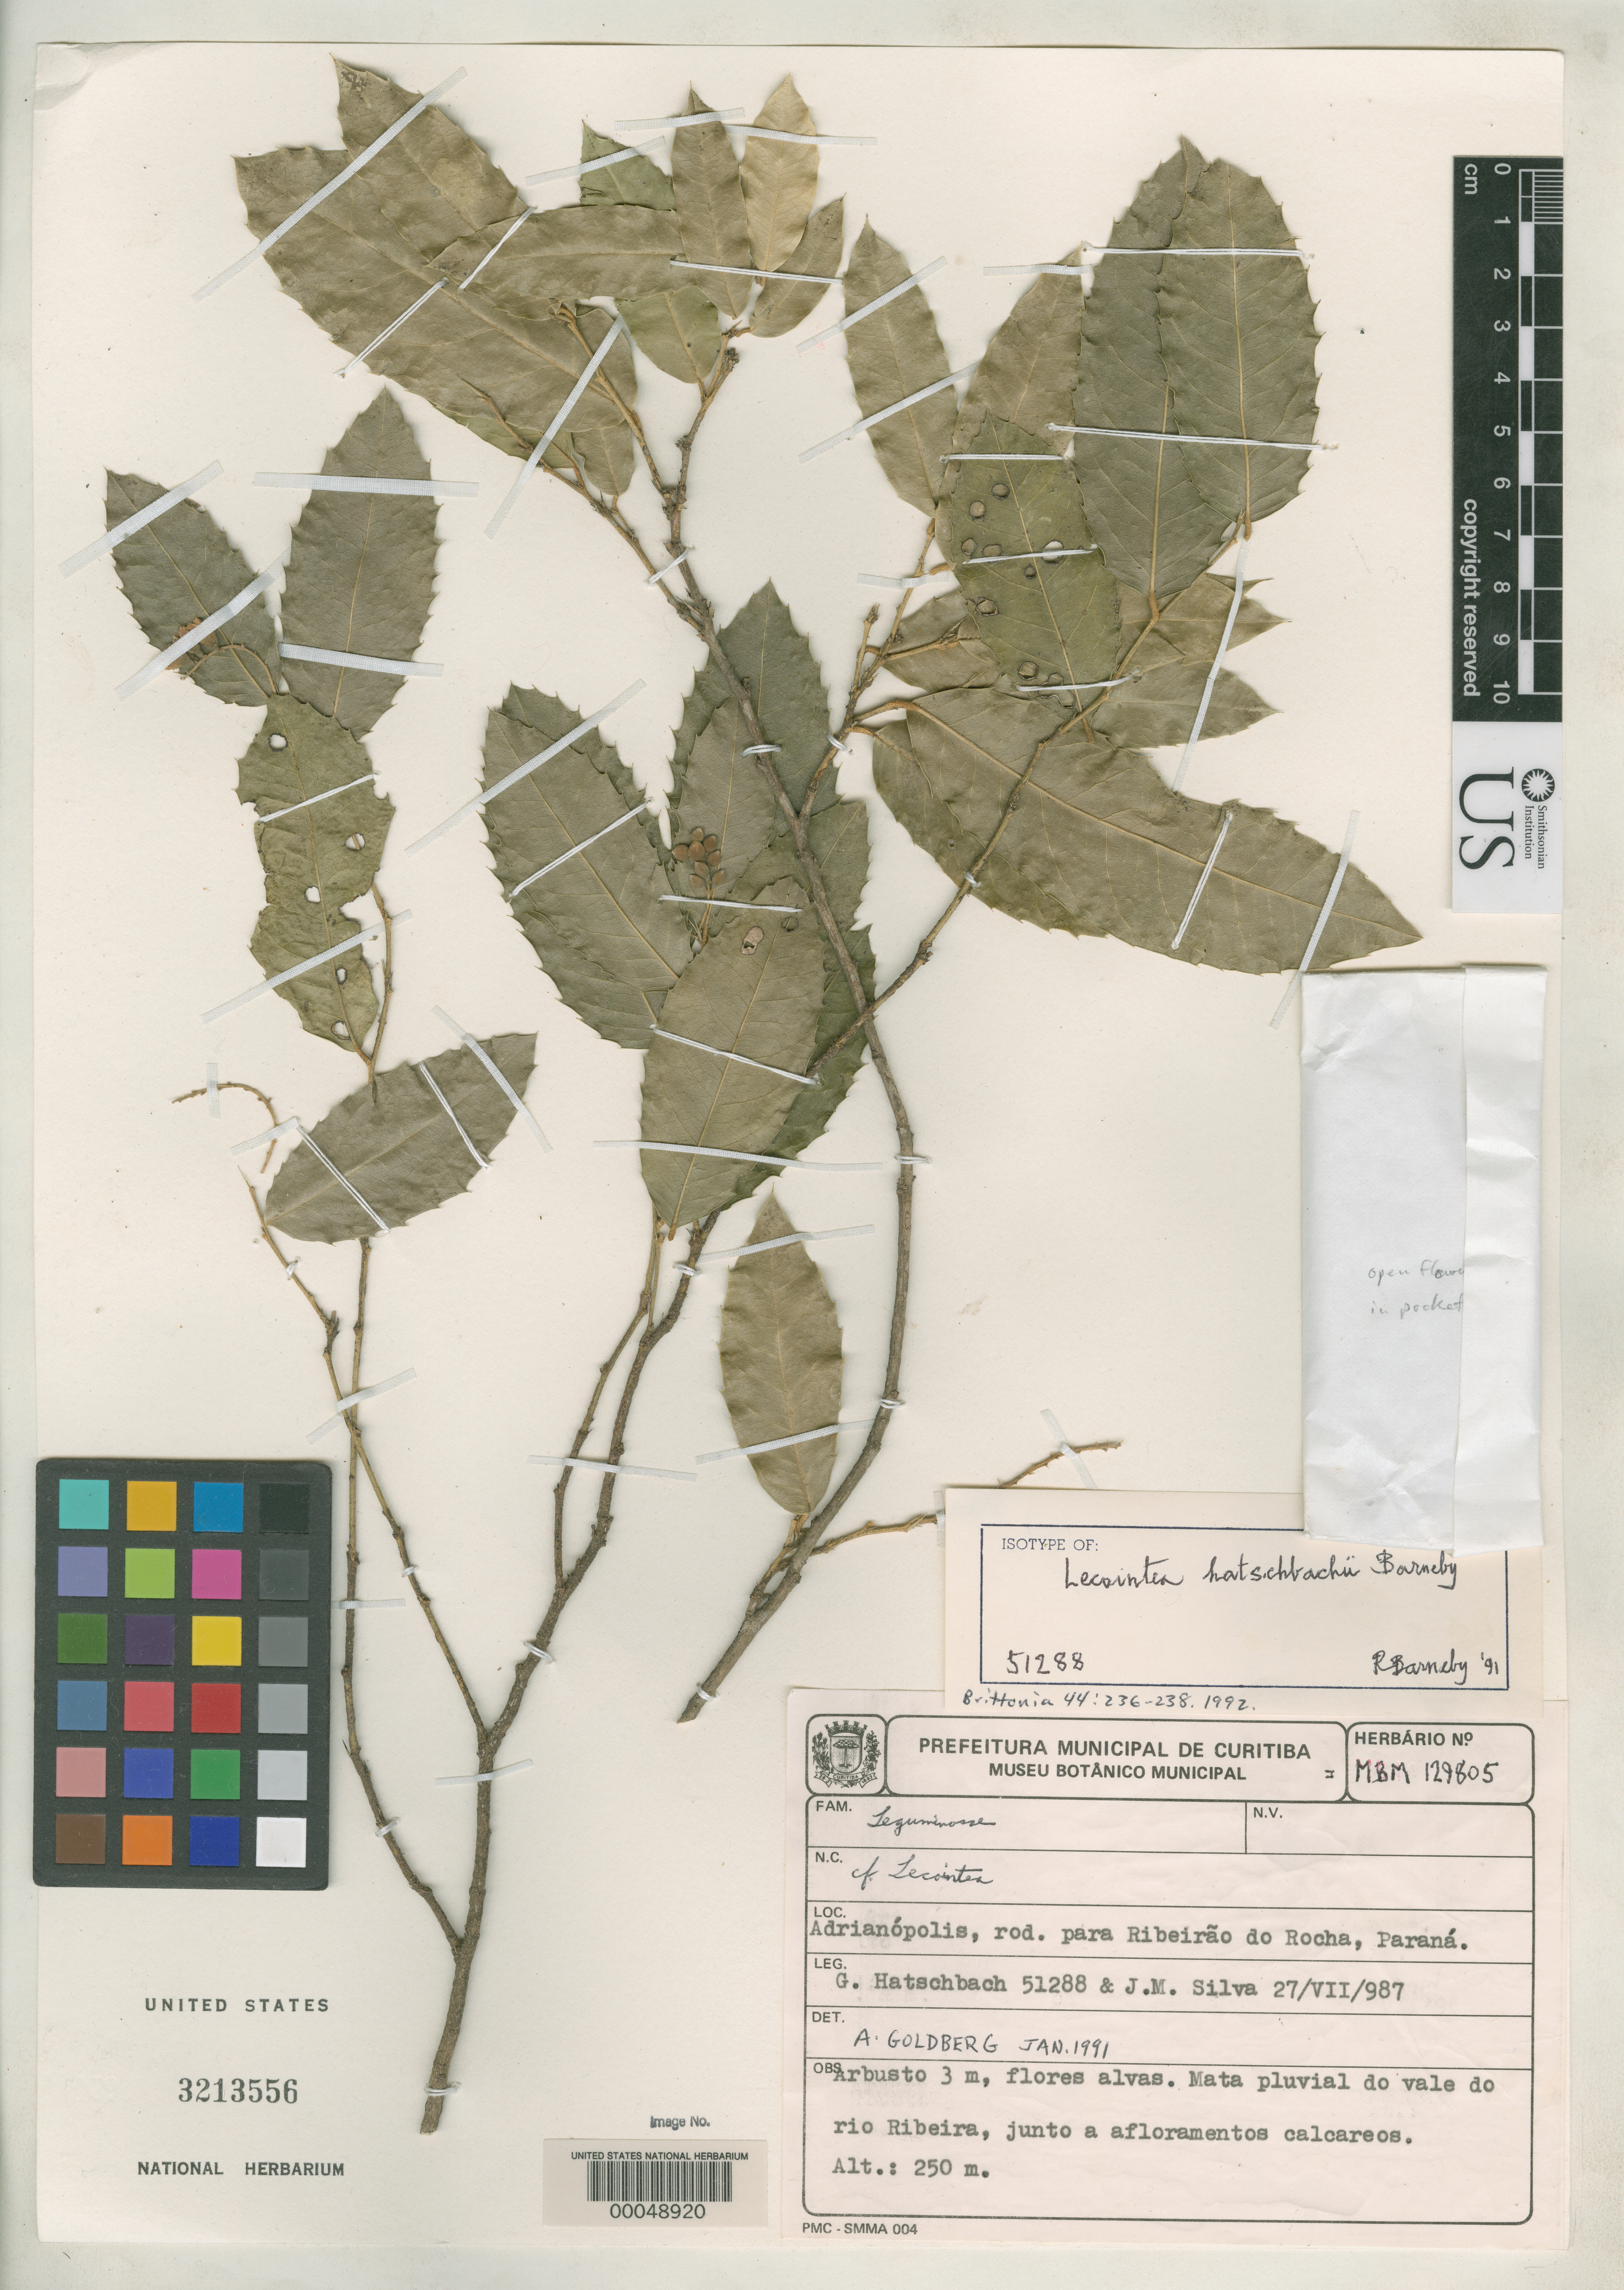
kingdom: Plantae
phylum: Tracheophyta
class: Magnoliopsida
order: Fabales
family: Fabaceae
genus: Lecointea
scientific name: Lecointea hatschbachii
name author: Barneby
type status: Isotype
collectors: G. Hatschbach & J. M. Silva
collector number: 51288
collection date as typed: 27 Jul 1987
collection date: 1987-07-27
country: Brazil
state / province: Paraná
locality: Adrianopolis, Rod. para Ribeirao do Rocha, vale do Rio Ribeira.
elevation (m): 250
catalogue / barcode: US 3213556